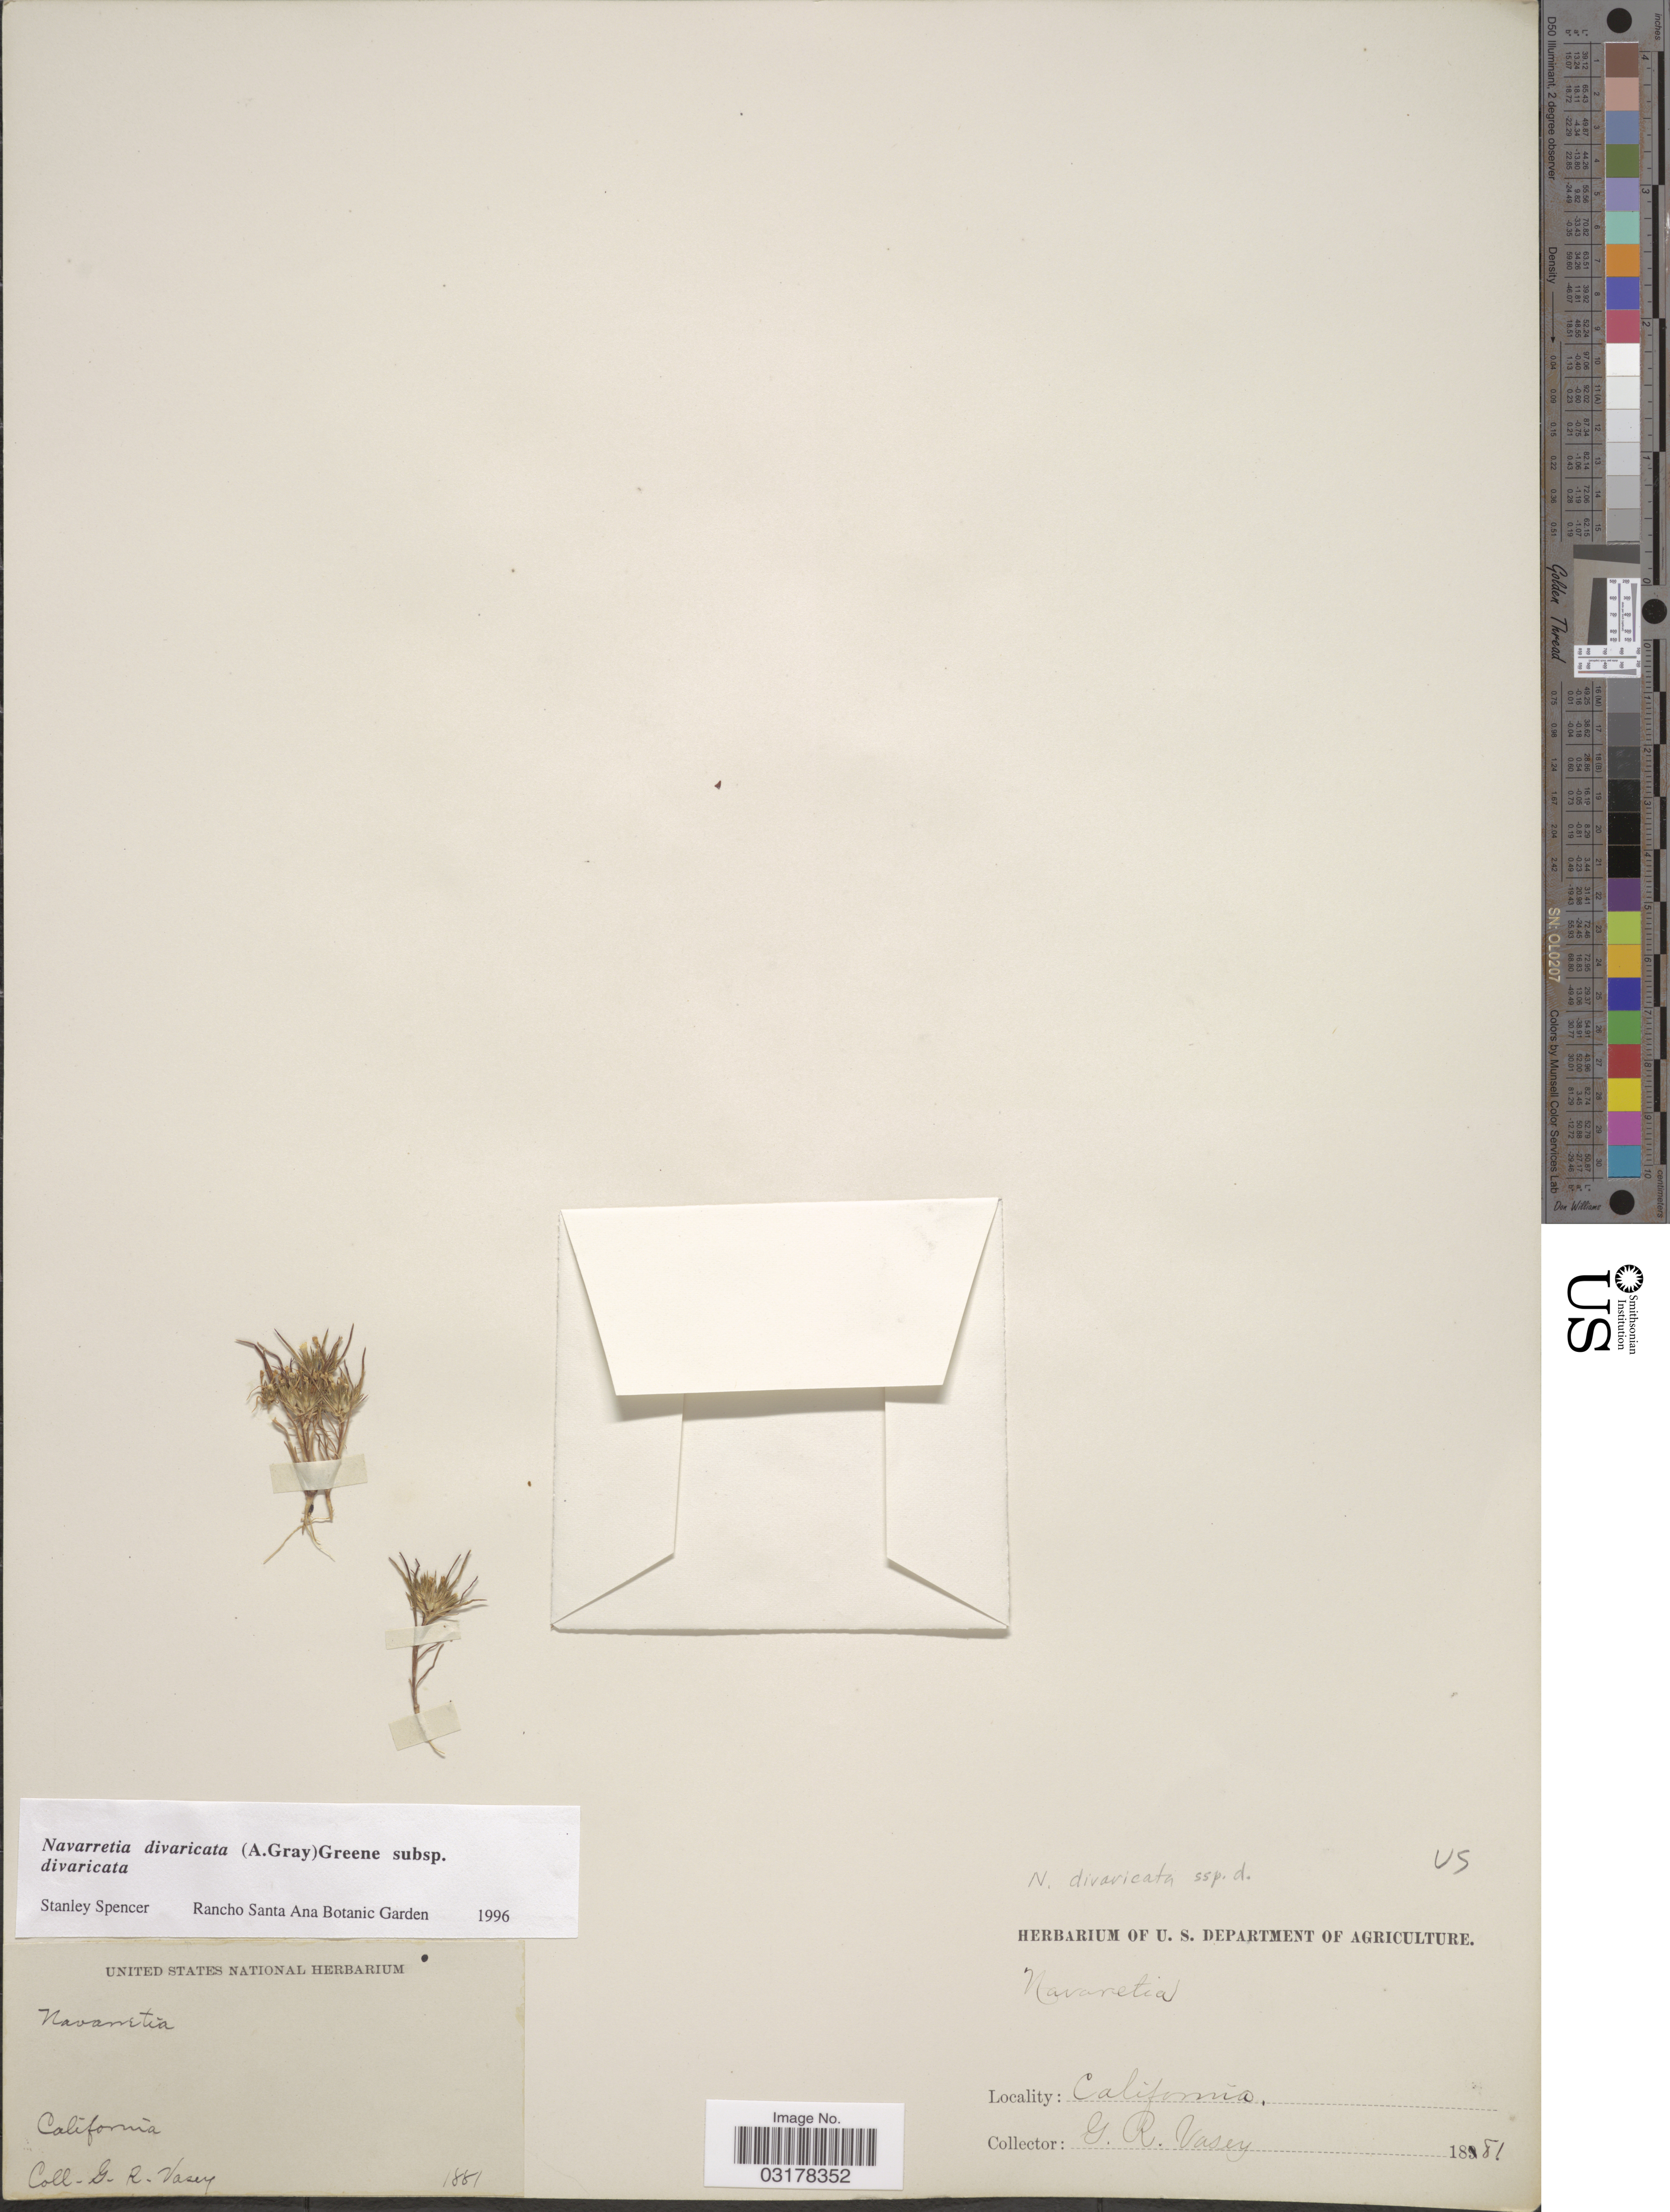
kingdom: Plantae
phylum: Tracheophyta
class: Magnoliopsida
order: Ericales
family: Polemoniaceae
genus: Navarretia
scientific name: Navarretia divaricata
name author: S.W. Greene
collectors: G. R. Vasey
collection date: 1881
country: United States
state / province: California